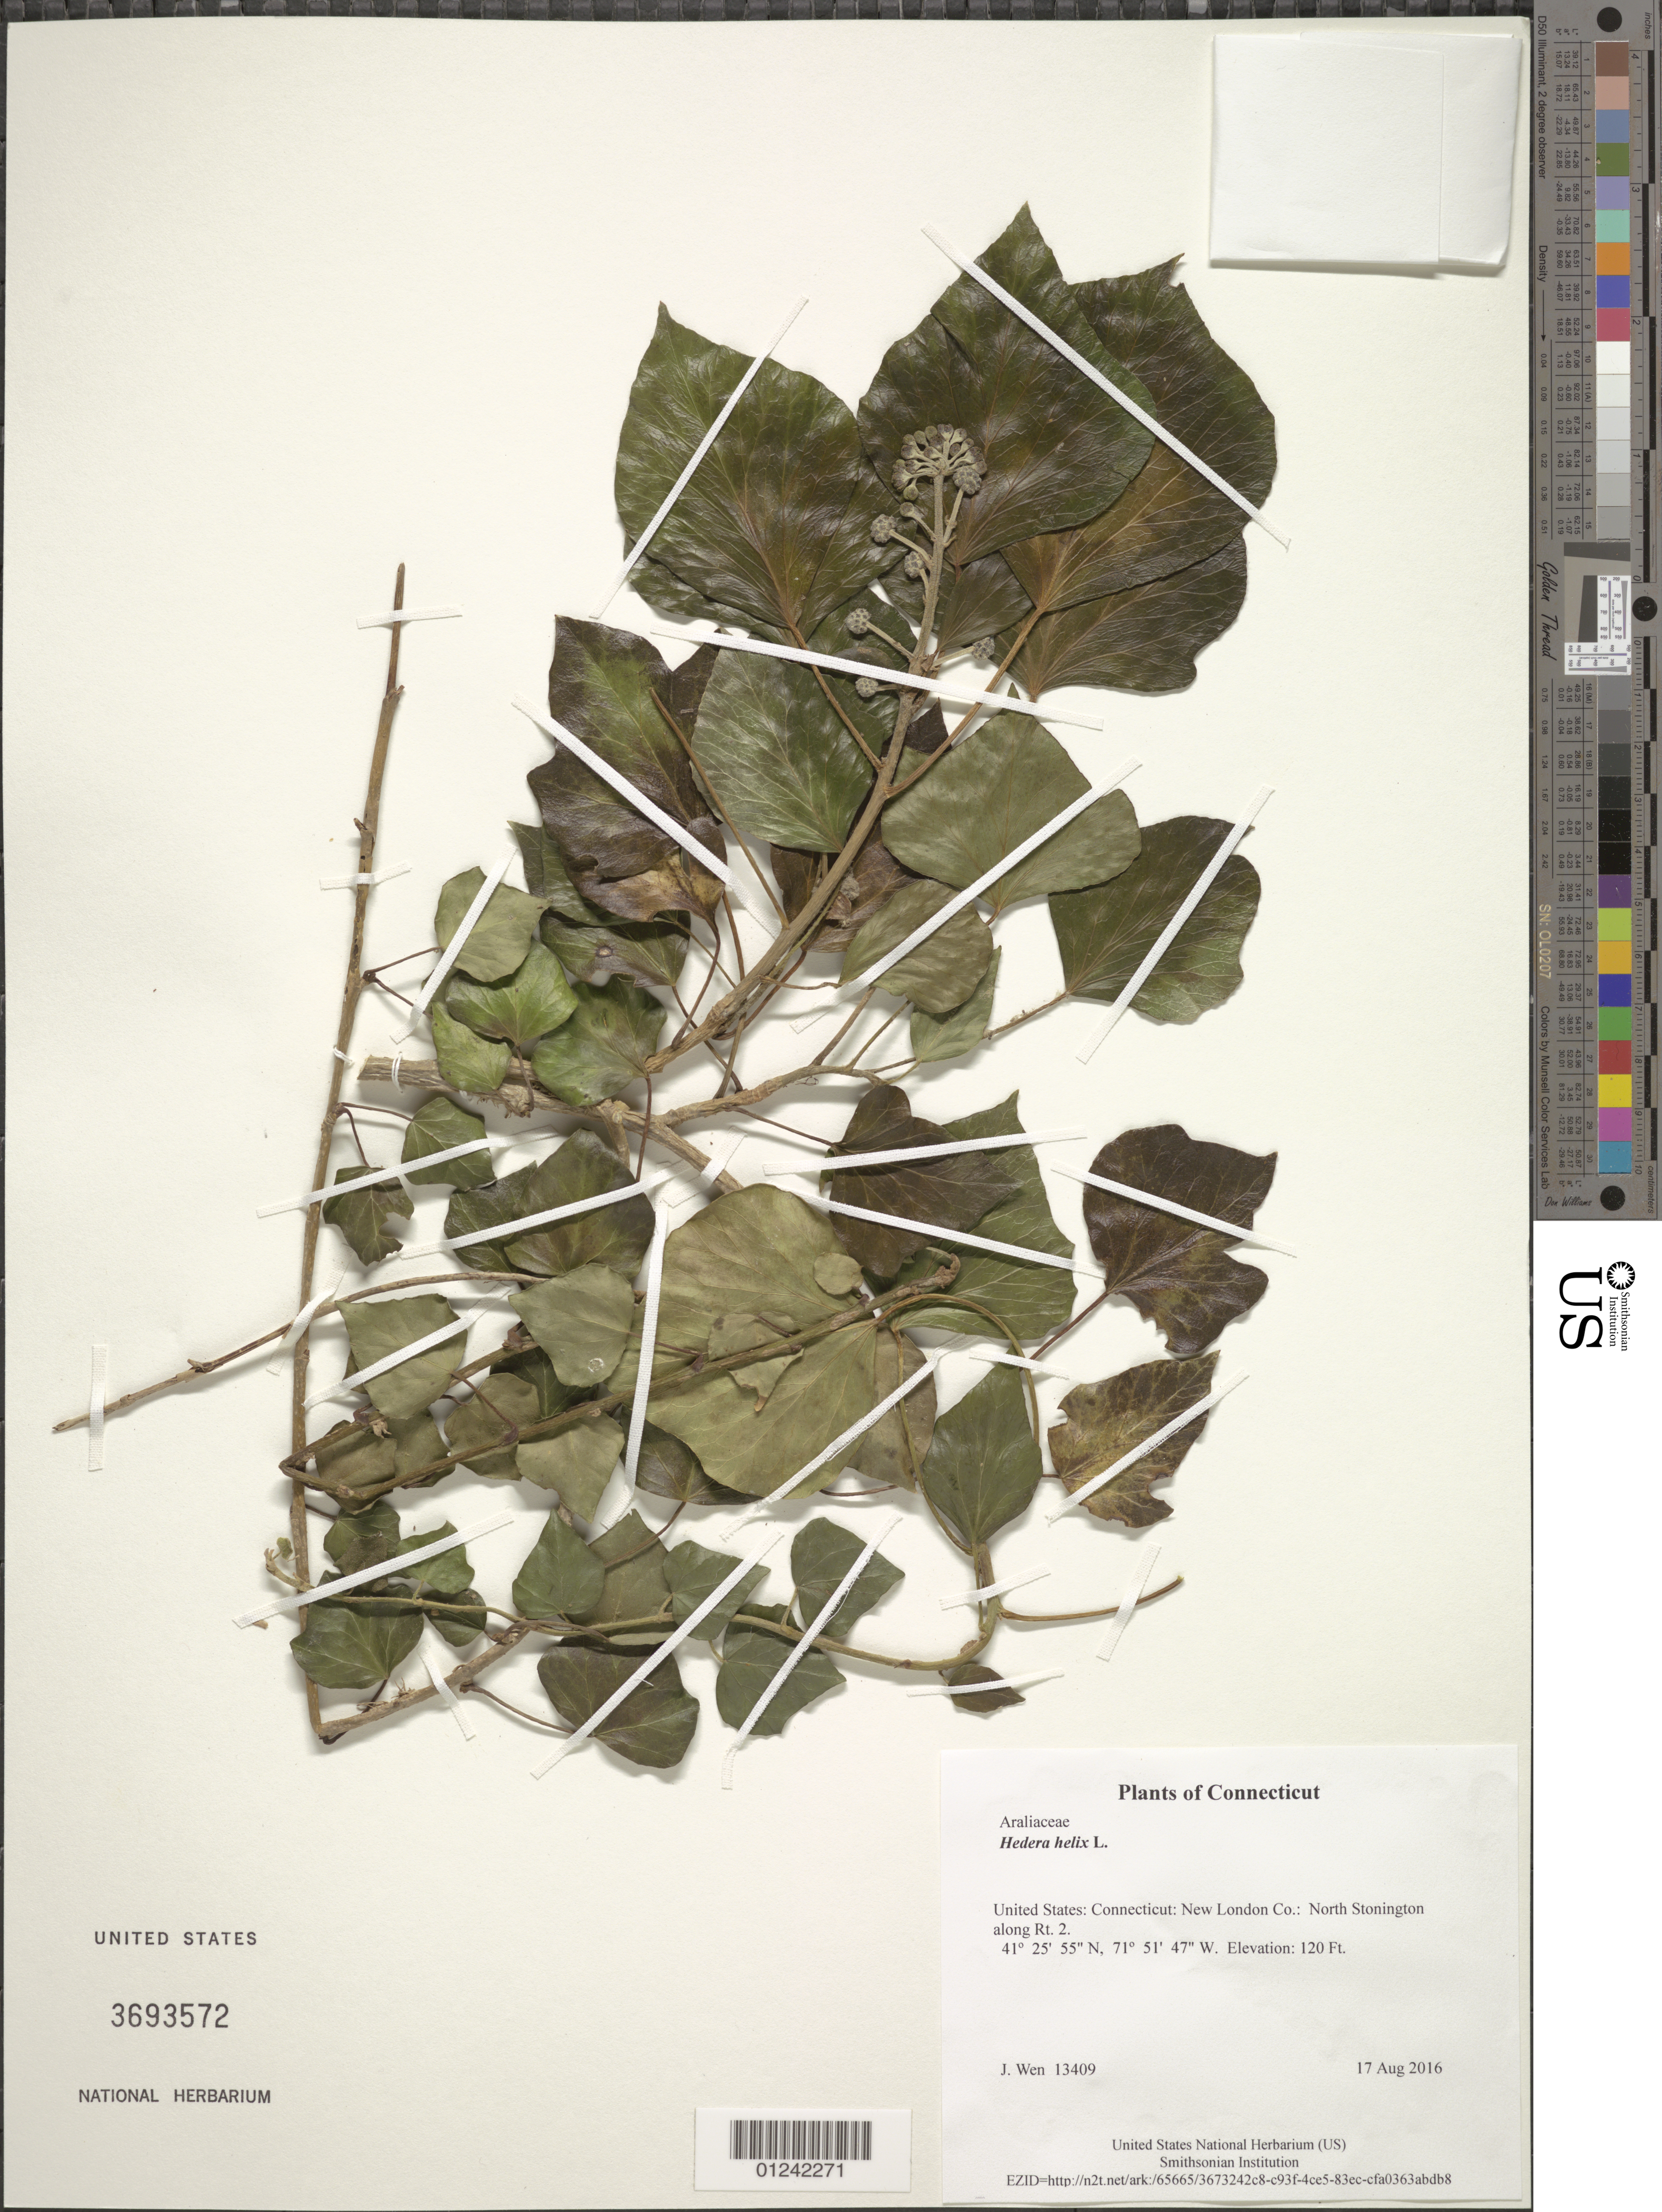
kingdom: Plantae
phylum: Tracheophyta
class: Magnoliopsida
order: Apiales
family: Araliaceae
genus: Hedera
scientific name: Hedera helix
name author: L.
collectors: J. Wen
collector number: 13409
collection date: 2016-08-17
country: United States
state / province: Connecticut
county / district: New London Co.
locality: North Stonington along Rt. 2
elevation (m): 37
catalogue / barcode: US 3693572